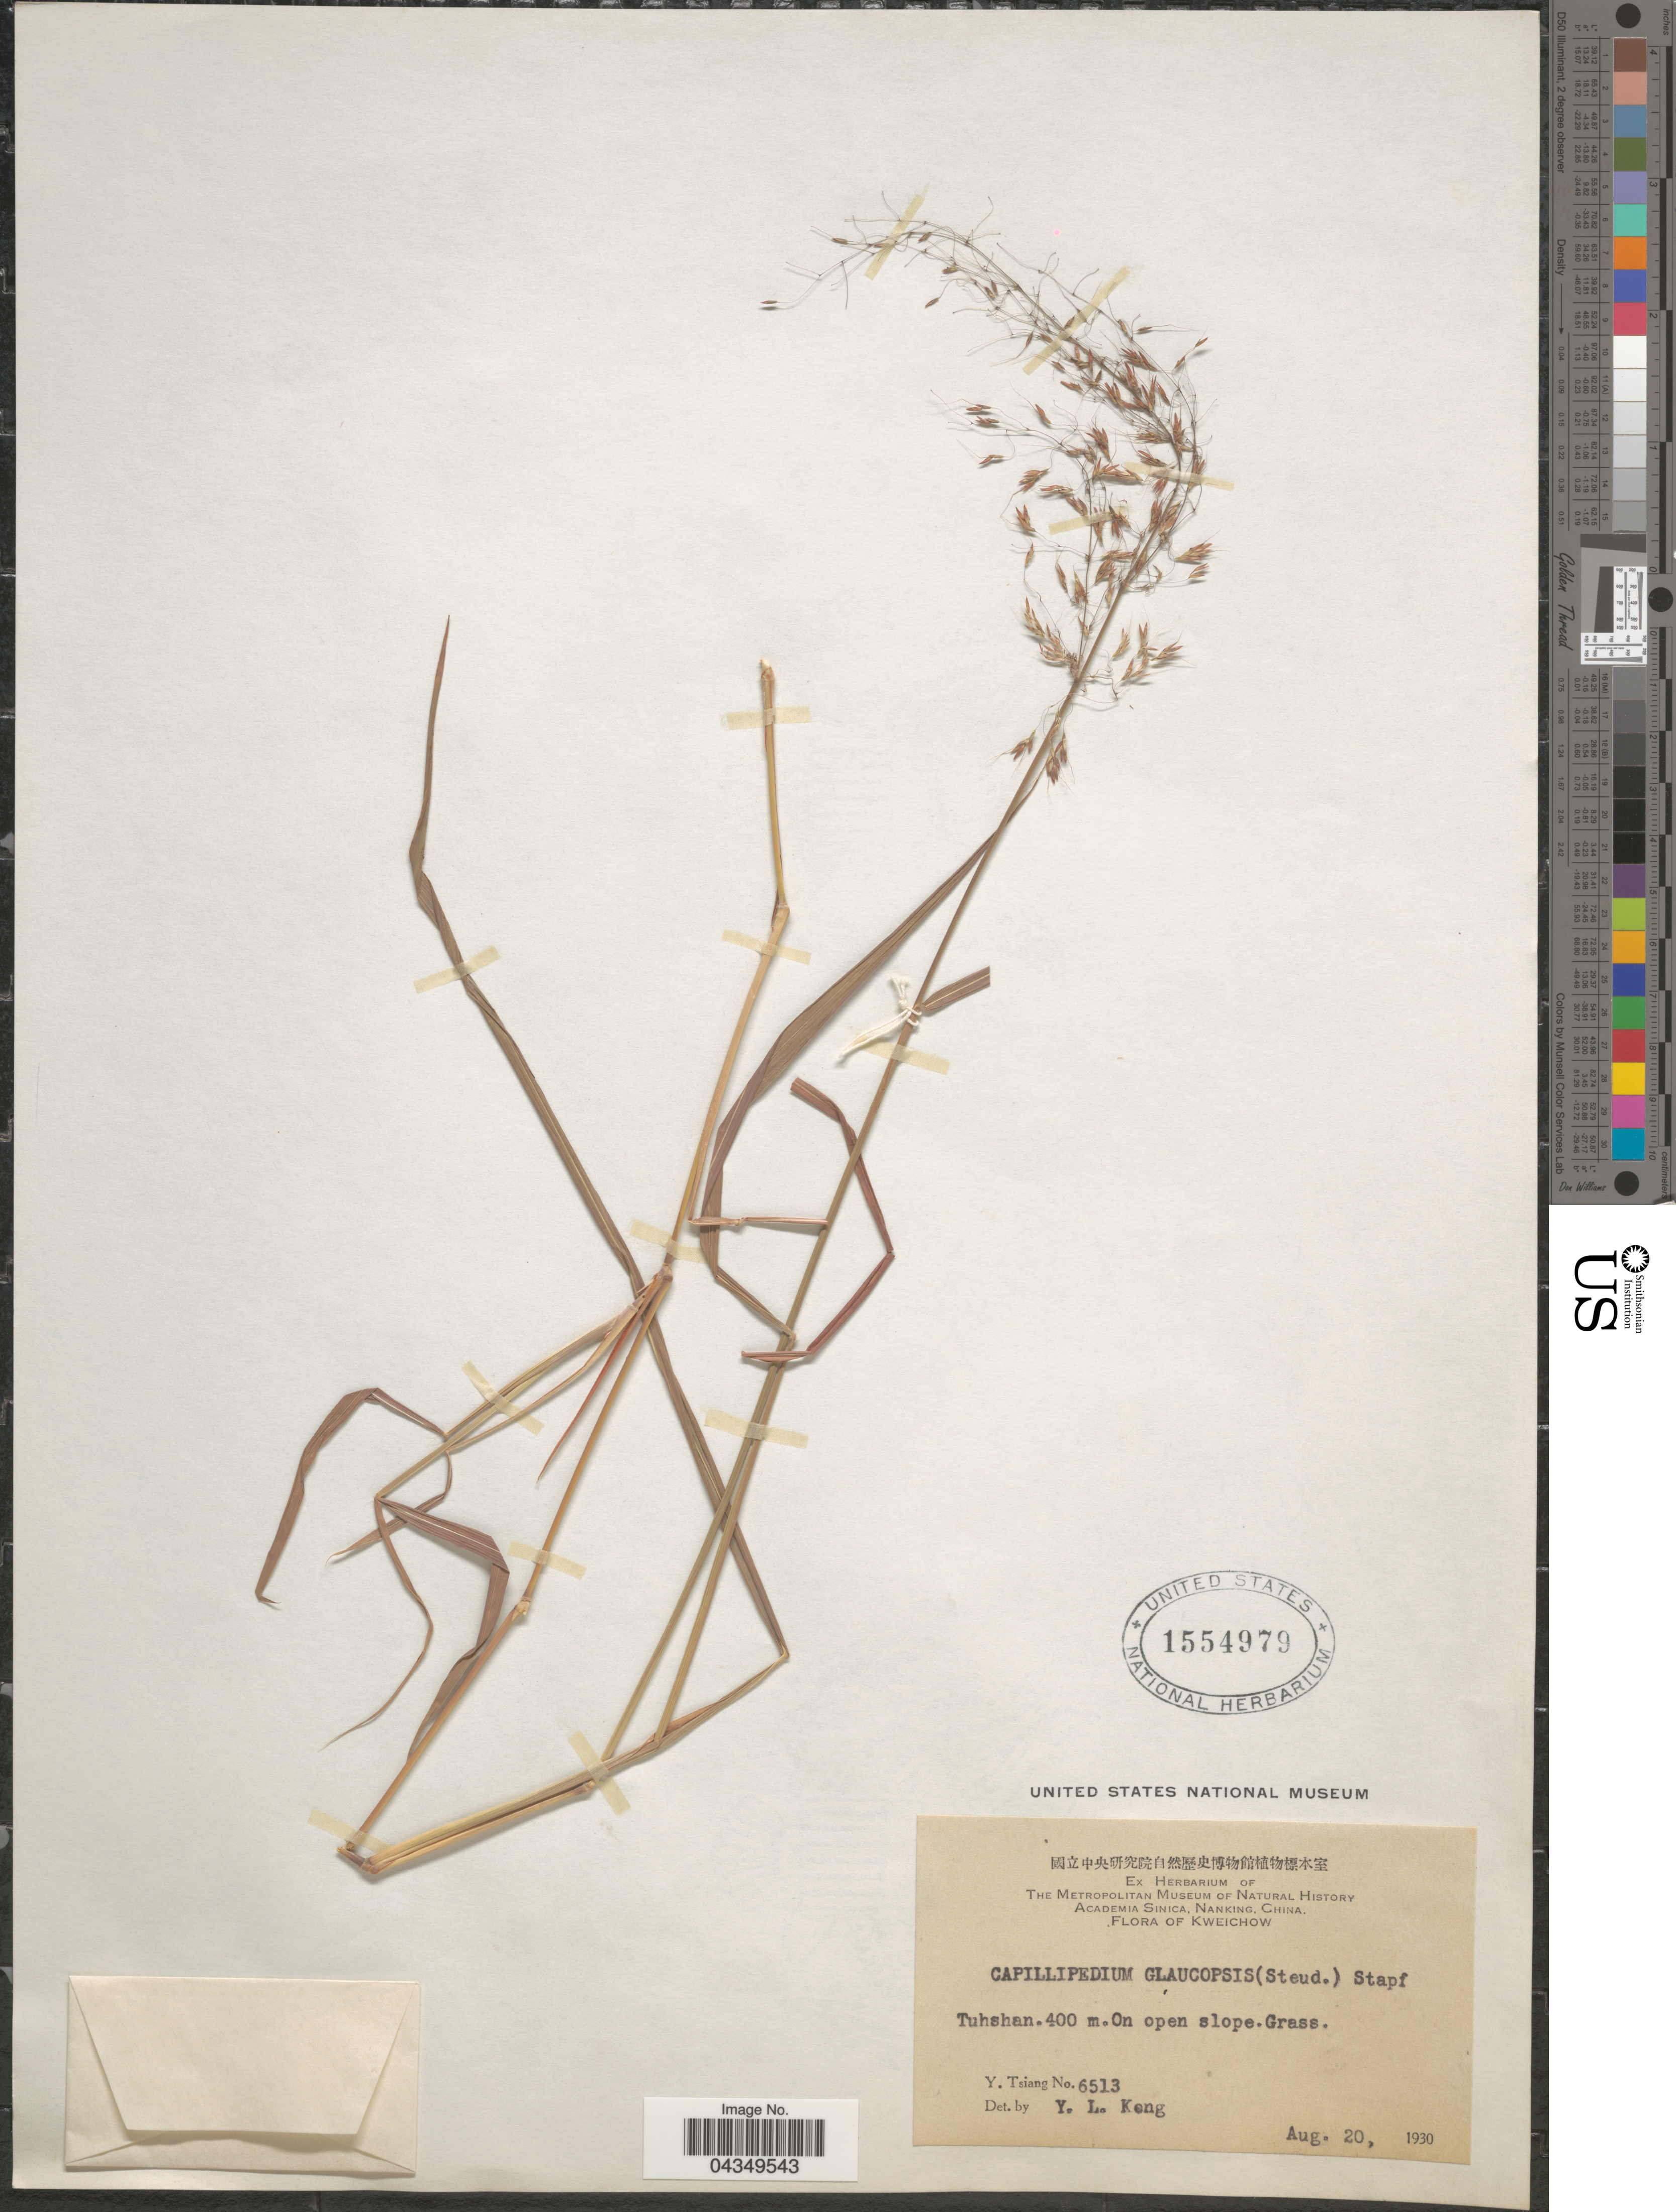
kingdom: Plantae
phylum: Tracheophyta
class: Liliopsida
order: Poales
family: Poaceae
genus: Capillipedium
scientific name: Capillipedium parviflorum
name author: (R. Br.) Stapf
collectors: Y. Tsiang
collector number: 6513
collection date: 1930-08-20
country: China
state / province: Guizhou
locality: Kweichow. Tuhshan. Open slope.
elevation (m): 400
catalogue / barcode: US 1554979